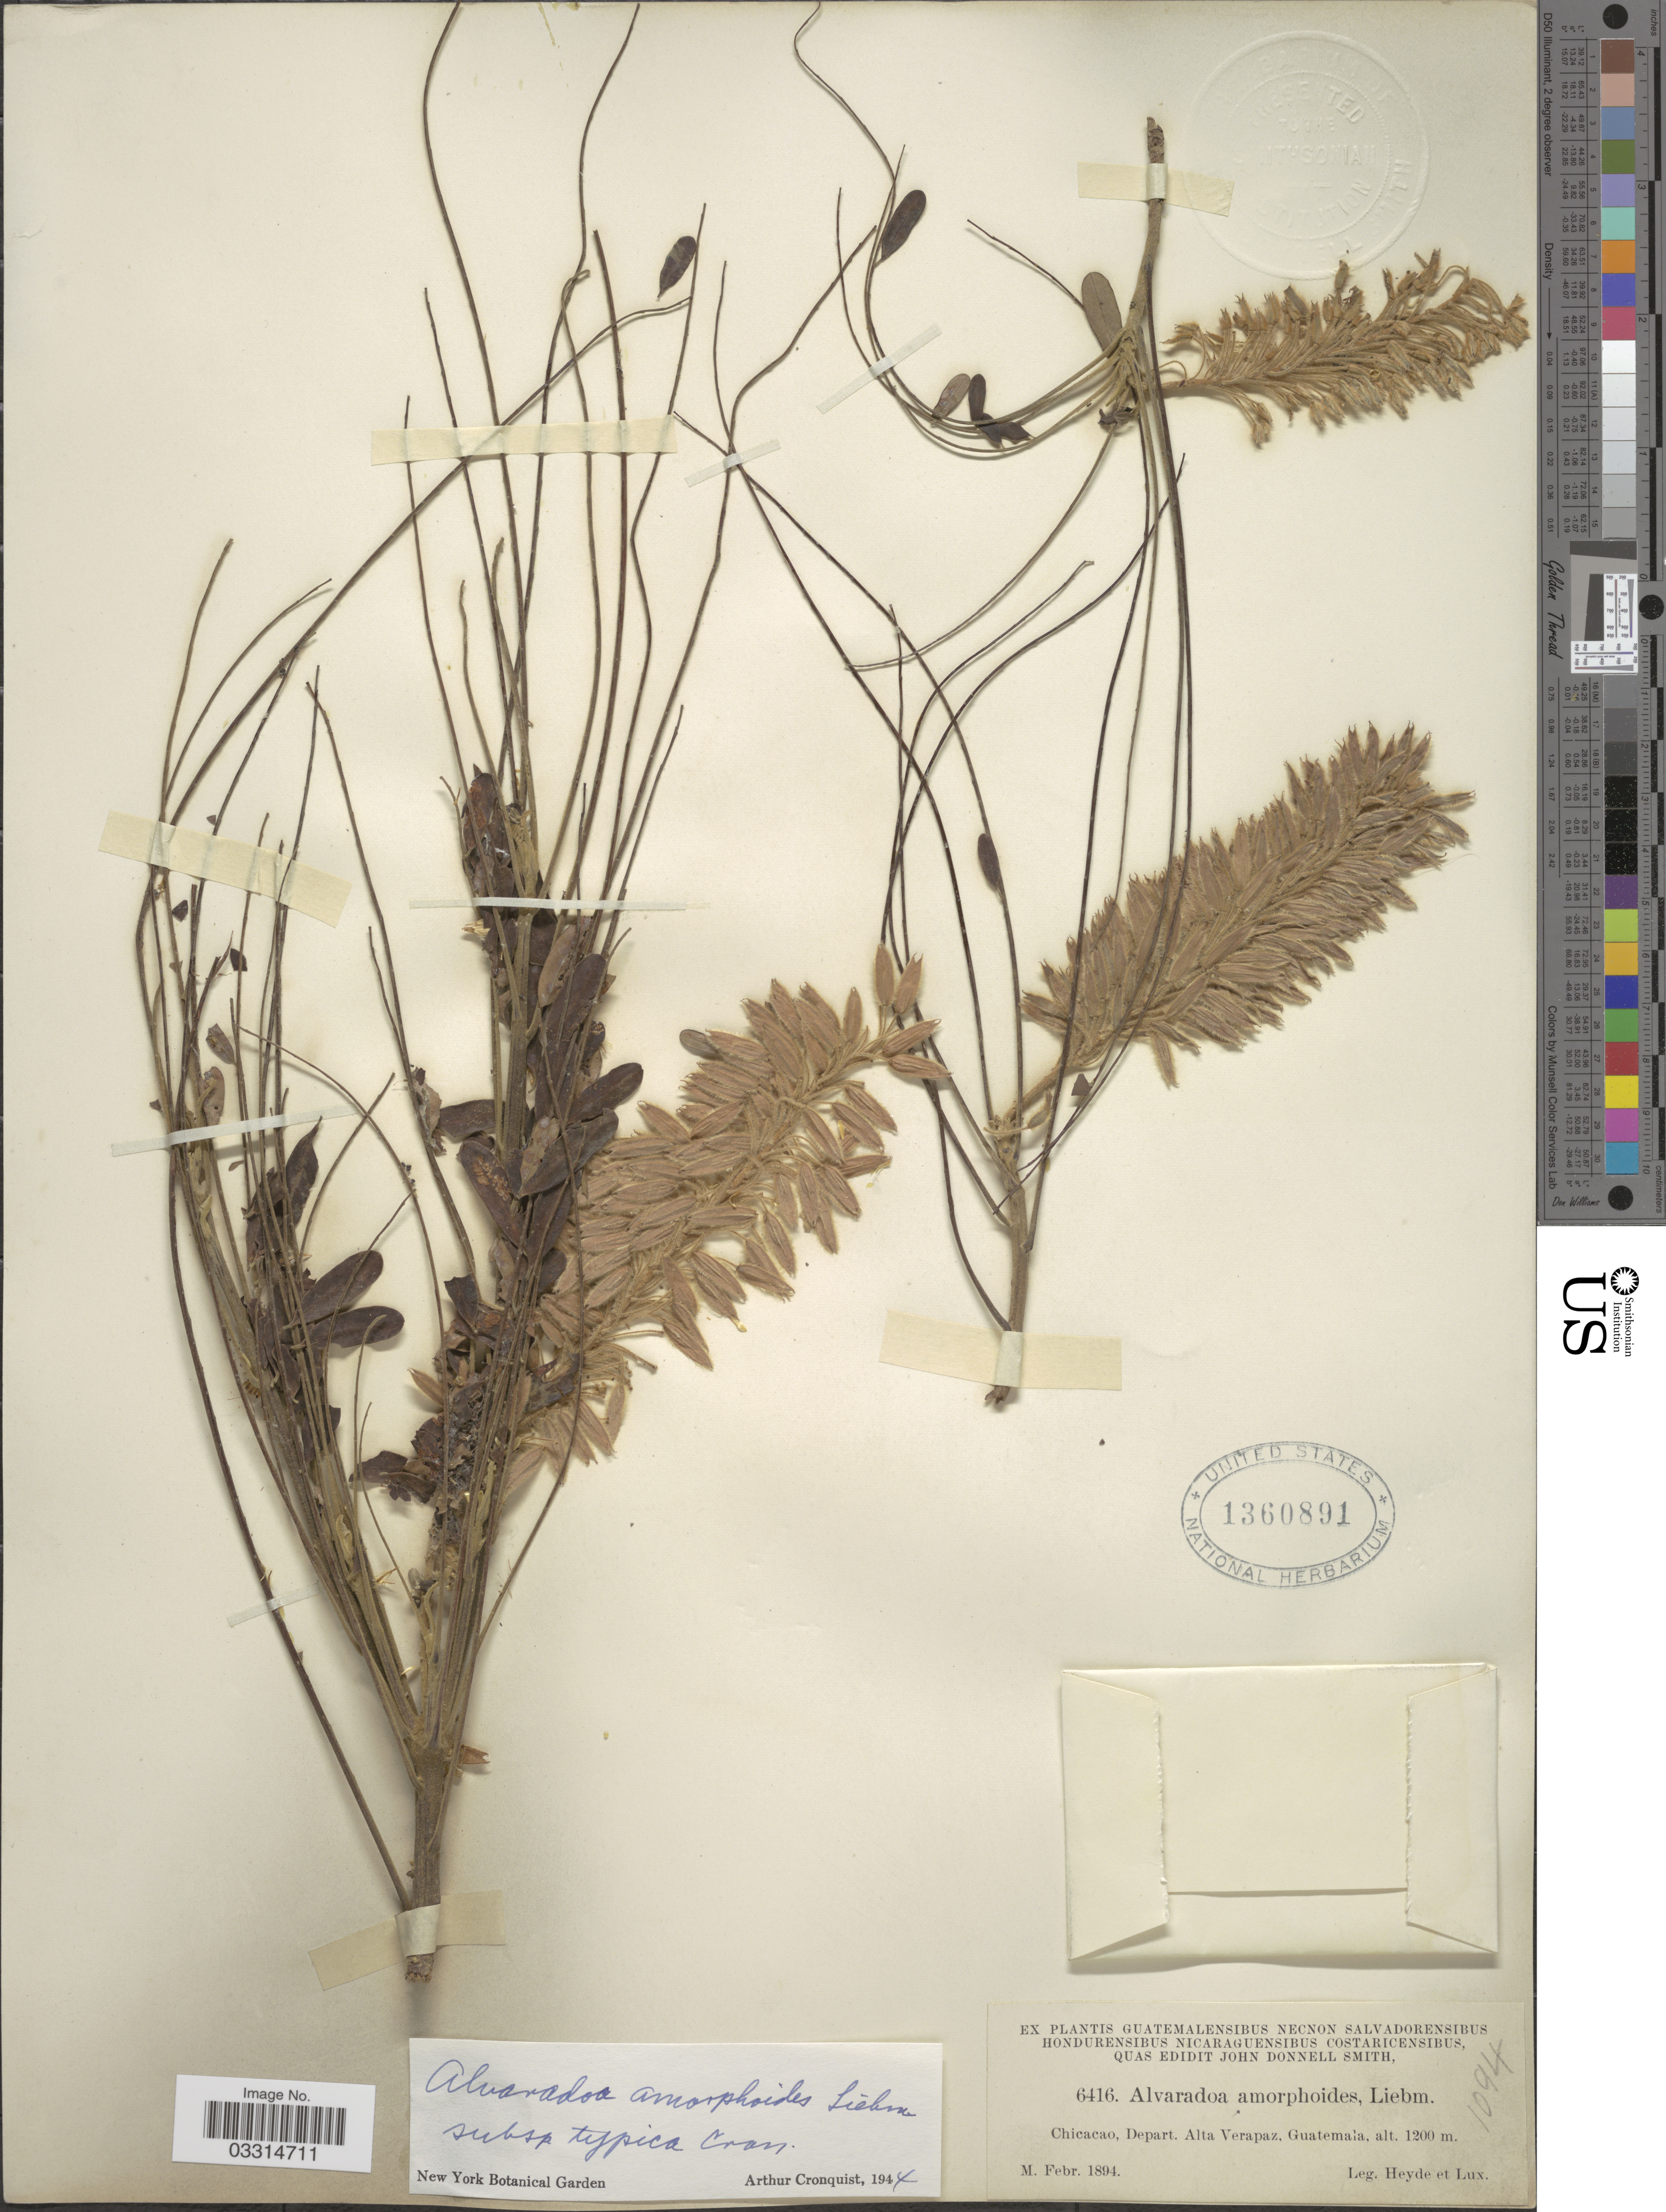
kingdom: Plantae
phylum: Tracheophyta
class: Magnoliopsida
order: Picramniales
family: Picramniaceae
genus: Alvaradoa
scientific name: Alvaradoa amorphoides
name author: Liebm.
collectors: Heyde & Lux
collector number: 6416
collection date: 1894-02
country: Guatemala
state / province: Alta Verapaz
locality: Chicacao, Depart. Alta Verapaz.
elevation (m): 1200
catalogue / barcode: US 1360891